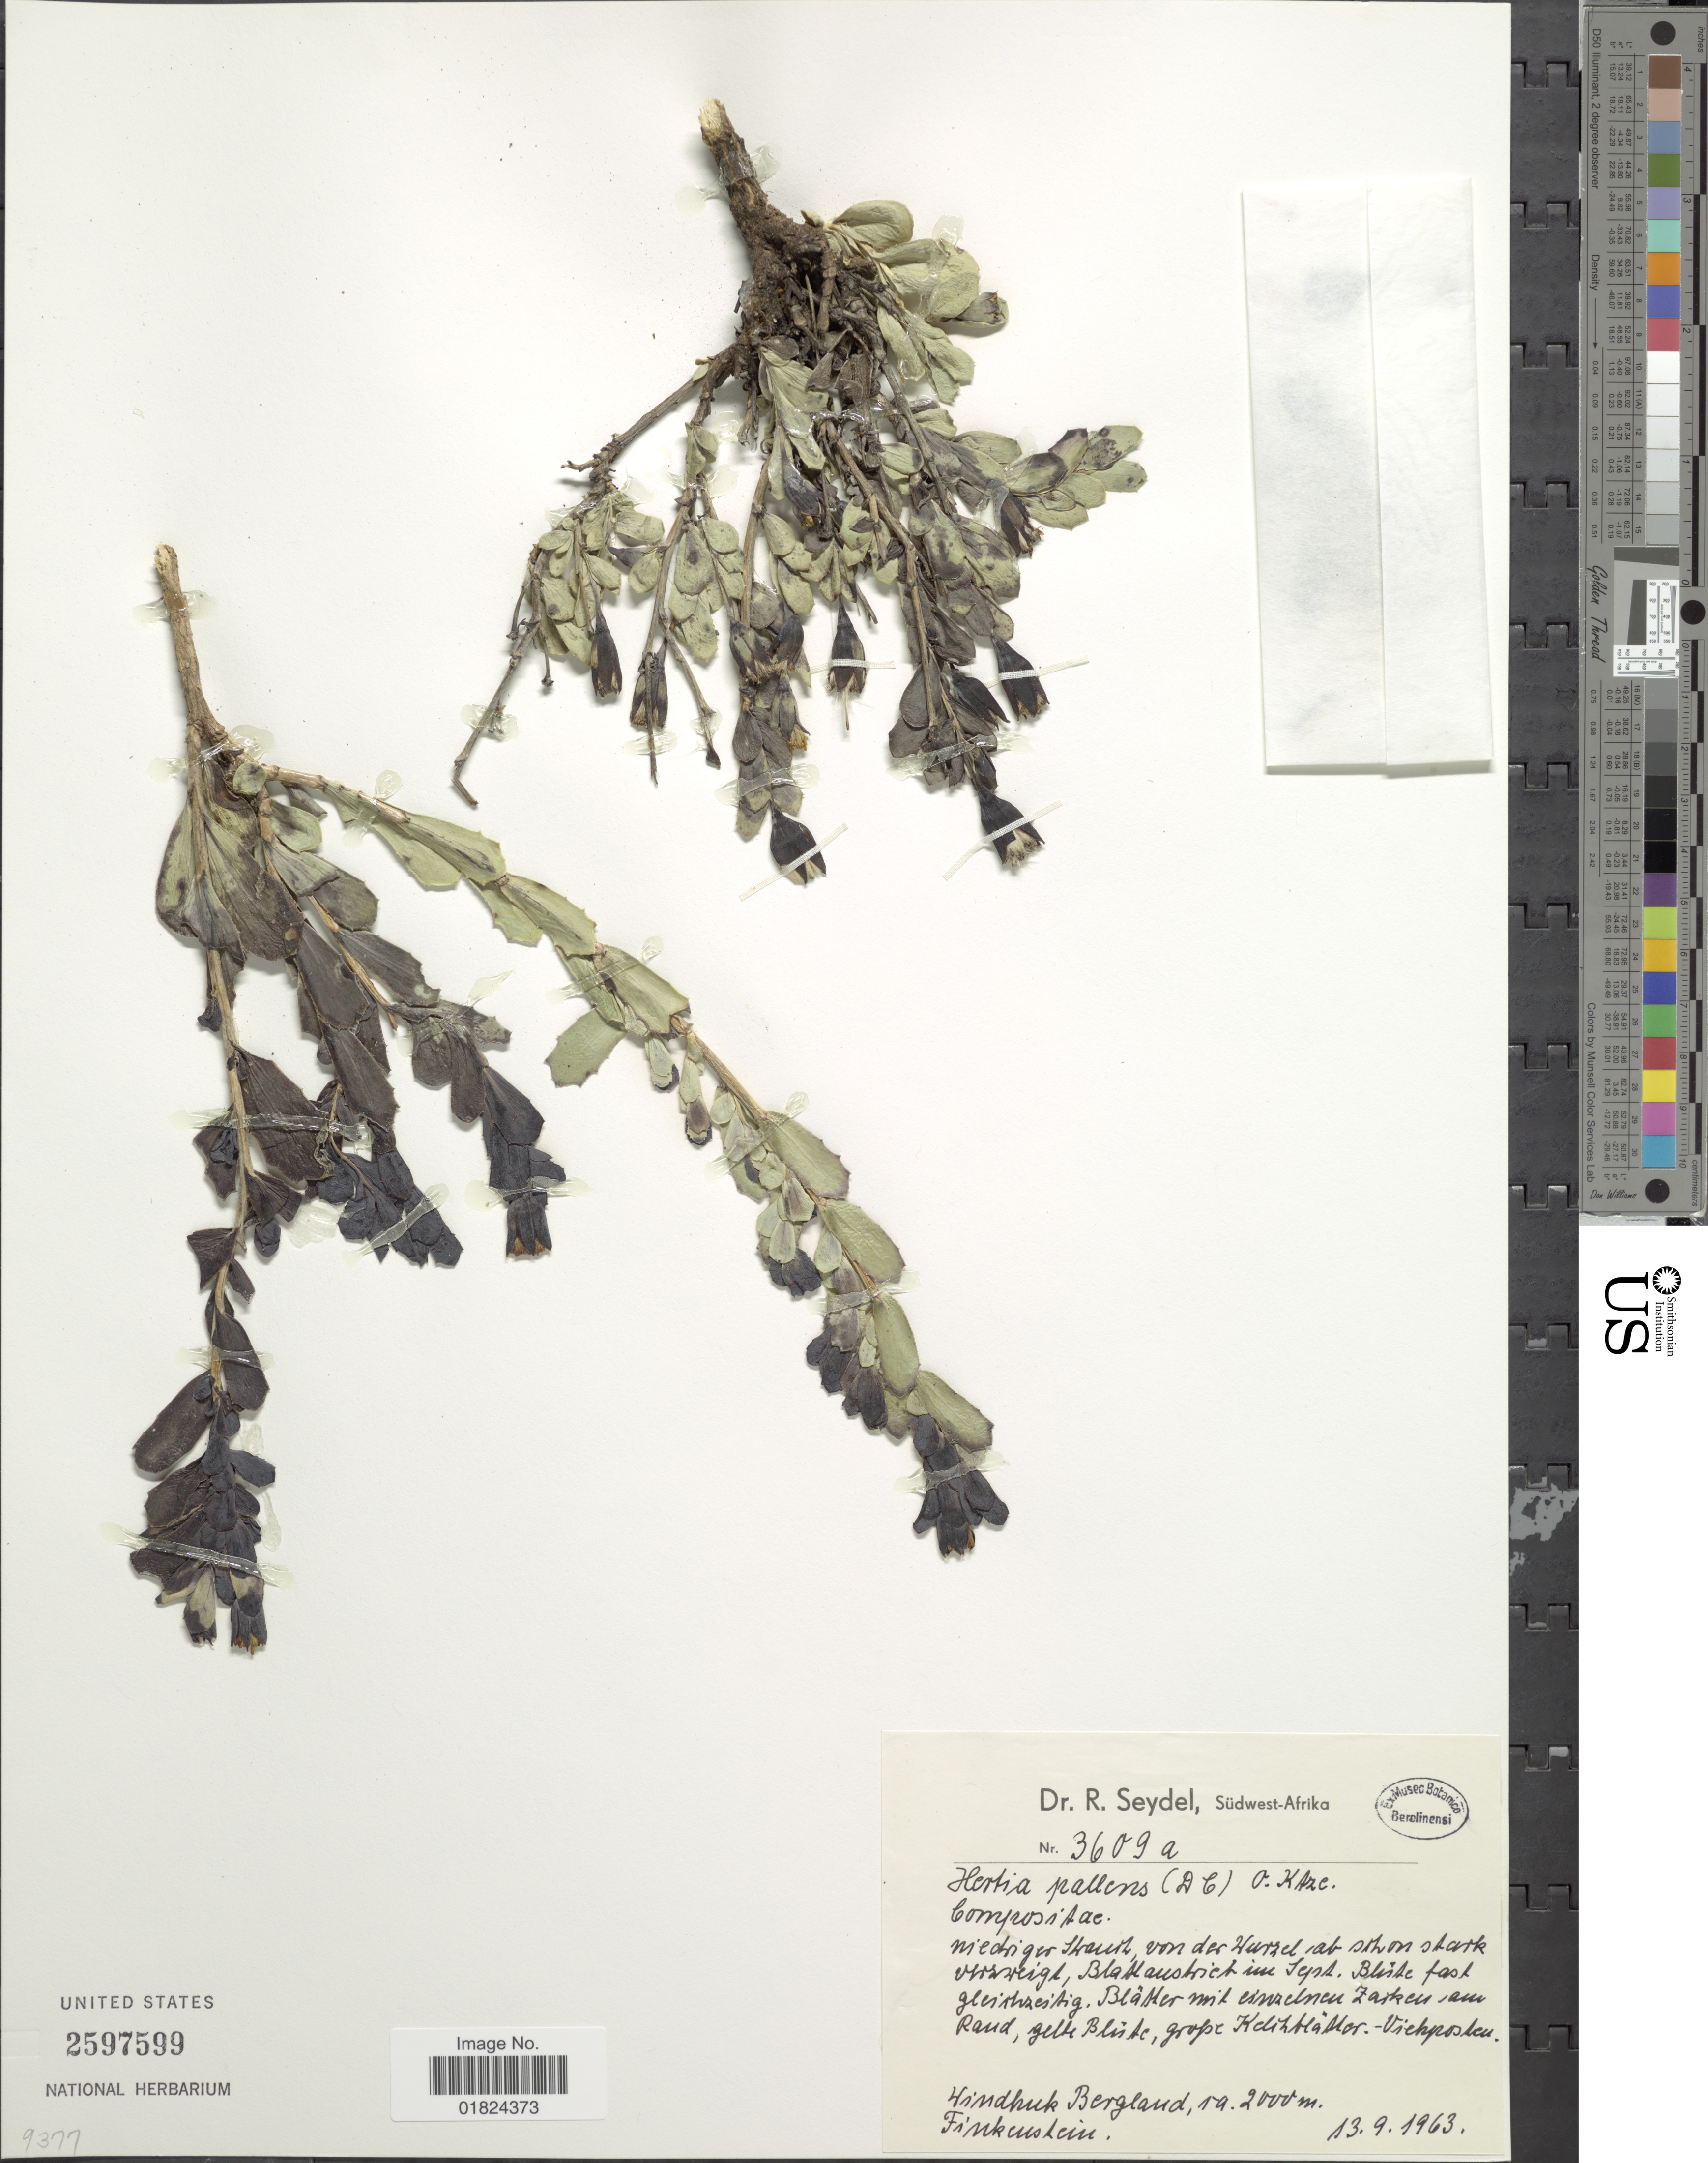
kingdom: Plantae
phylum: Tracheophyta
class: Magnoliopsida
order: Asterales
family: Asteraceae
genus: Hertia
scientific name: Hertia pallens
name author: (DC.) Kuntze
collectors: R. Seydel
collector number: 3609a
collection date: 1963-09-13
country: Namibia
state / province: Khomas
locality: Sudwest-Afrika [Southwest Africa], Windhuk [Windhoek], Bergland, Finkenstein.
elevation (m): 2000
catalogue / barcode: US 2597599